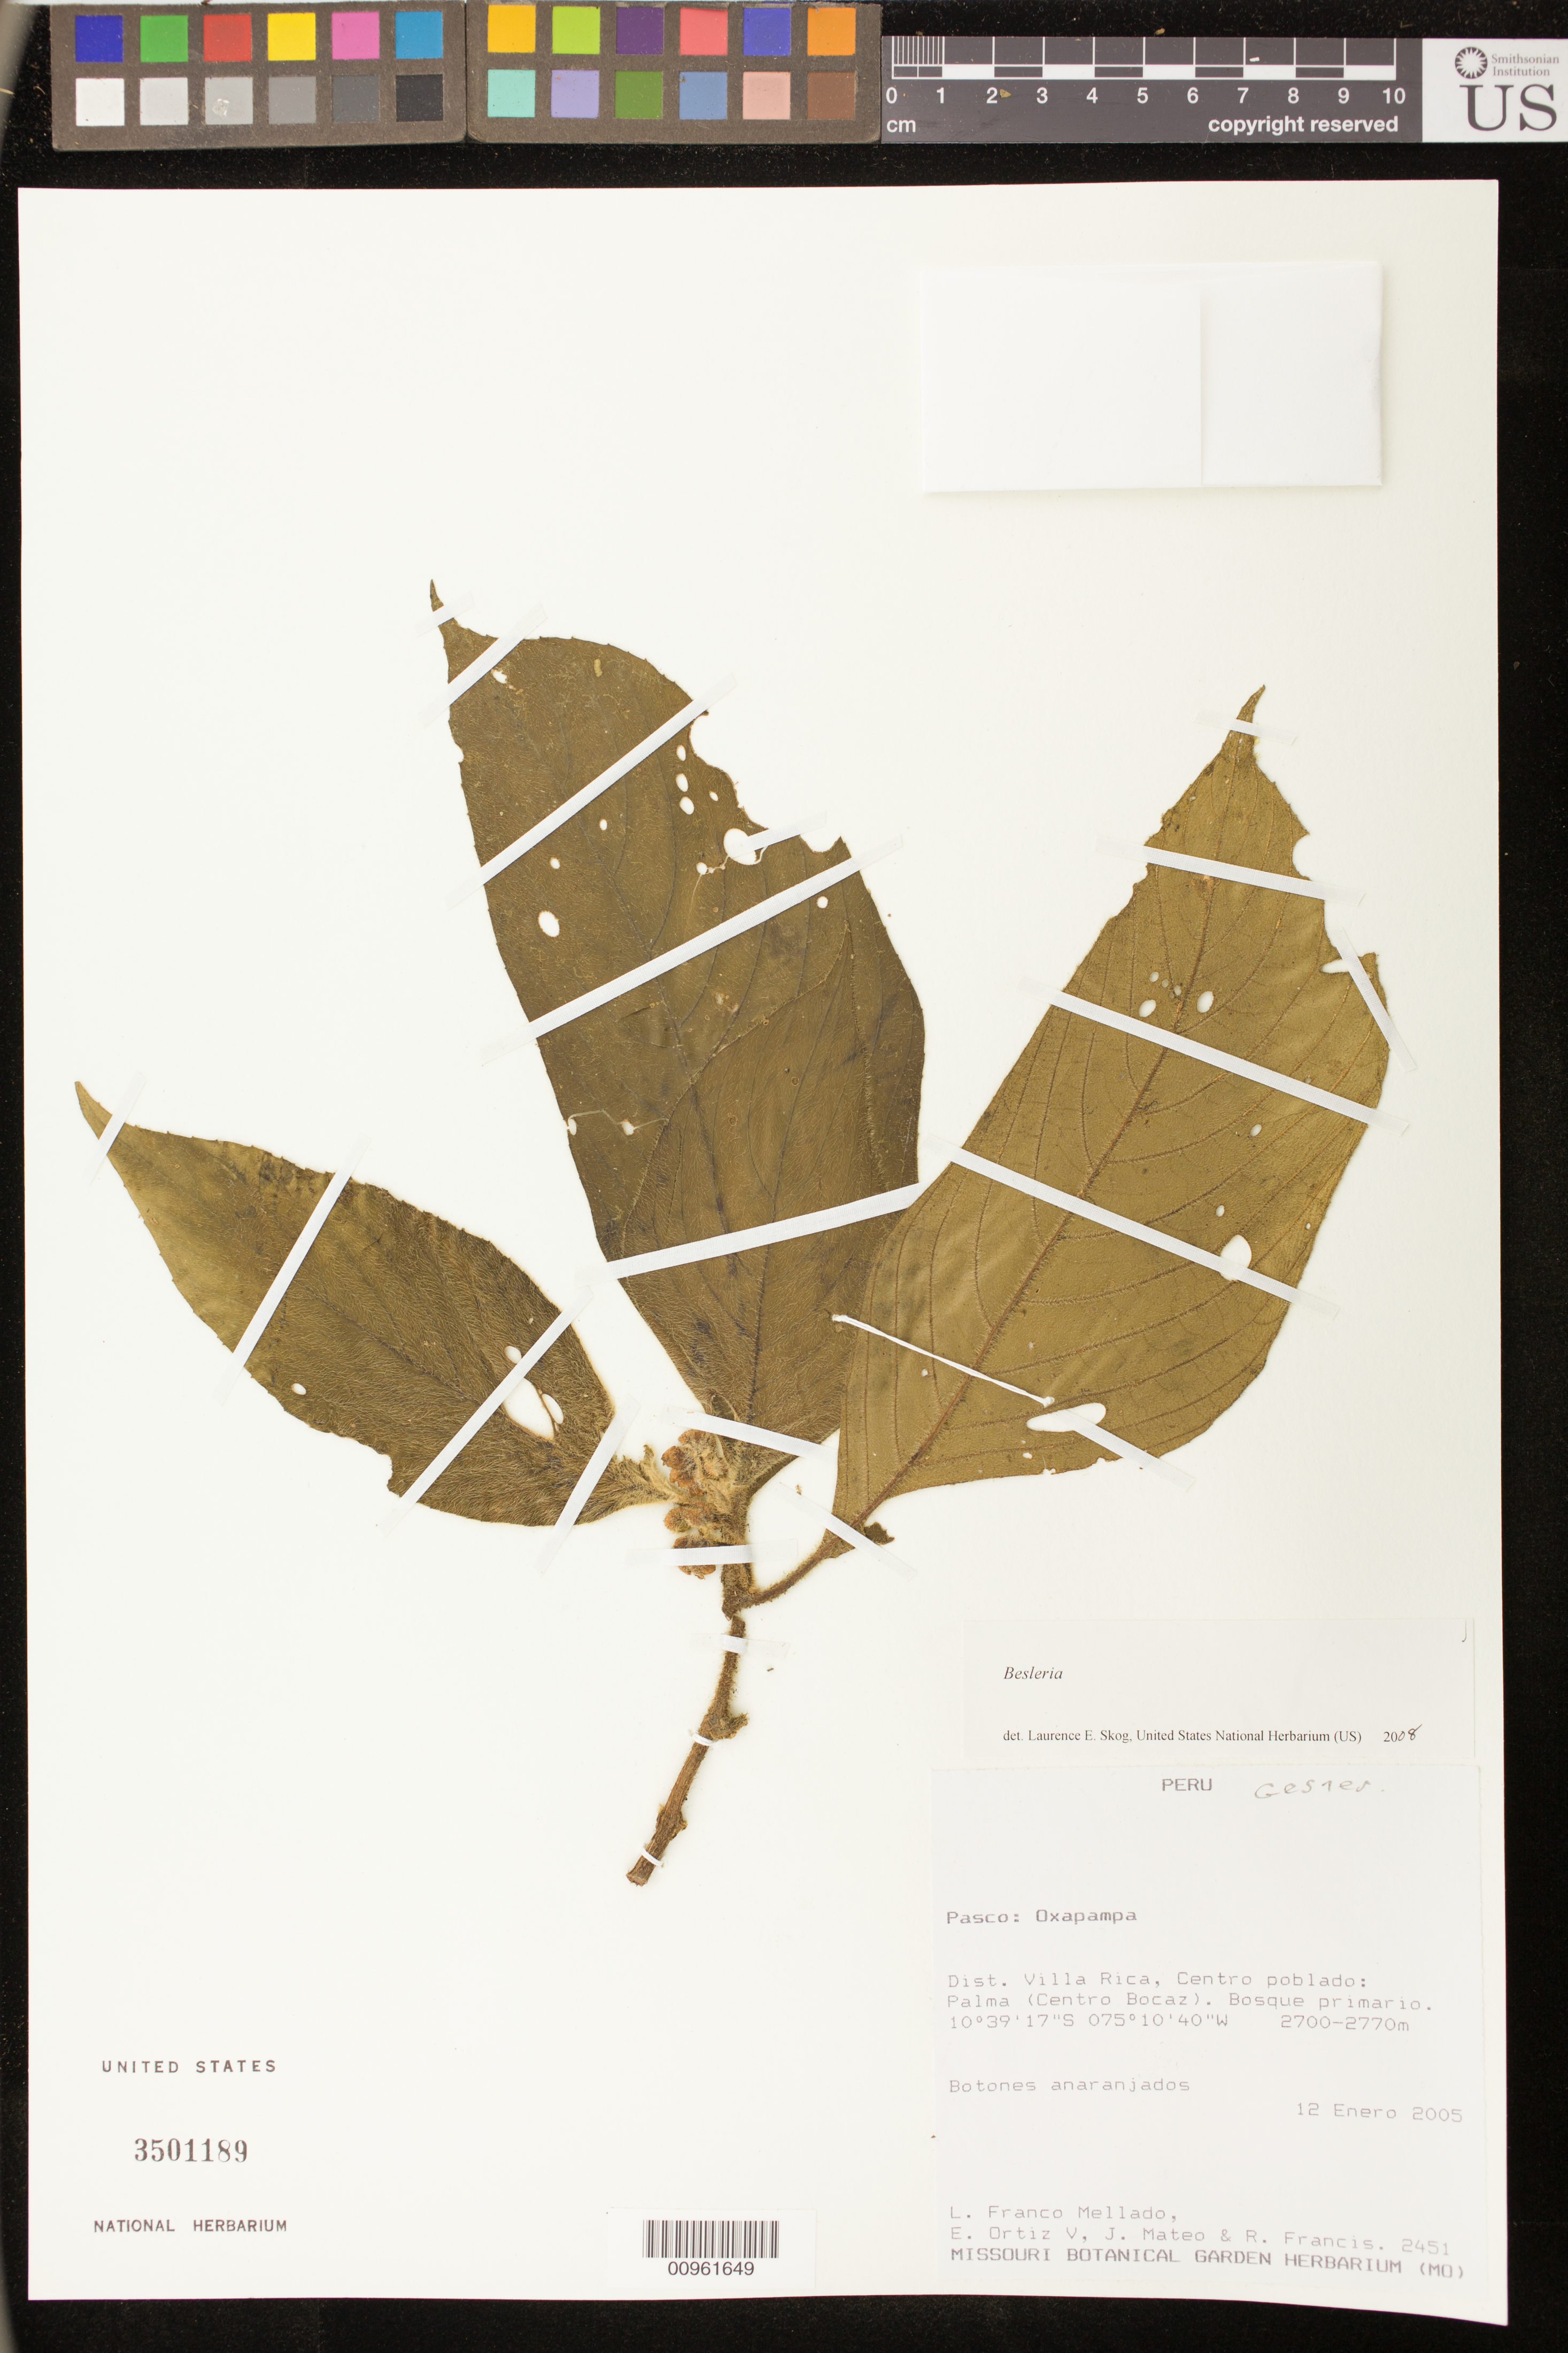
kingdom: Plantae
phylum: Tracheophyta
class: Magnoliopsida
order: Lamiales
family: Gesneriaceae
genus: Besleria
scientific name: Besleria sp.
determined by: Skog, Laurence E.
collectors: L. Franco Mellado & et al.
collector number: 2451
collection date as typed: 12 Jan 2005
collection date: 2005-01-12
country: Peru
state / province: Pasco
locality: Pasco: Oxapampa. Dist. Villa Rica, Centro poblado: Palma (Centro Bocaz)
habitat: Bosque primario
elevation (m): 2700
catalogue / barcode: US 3501189